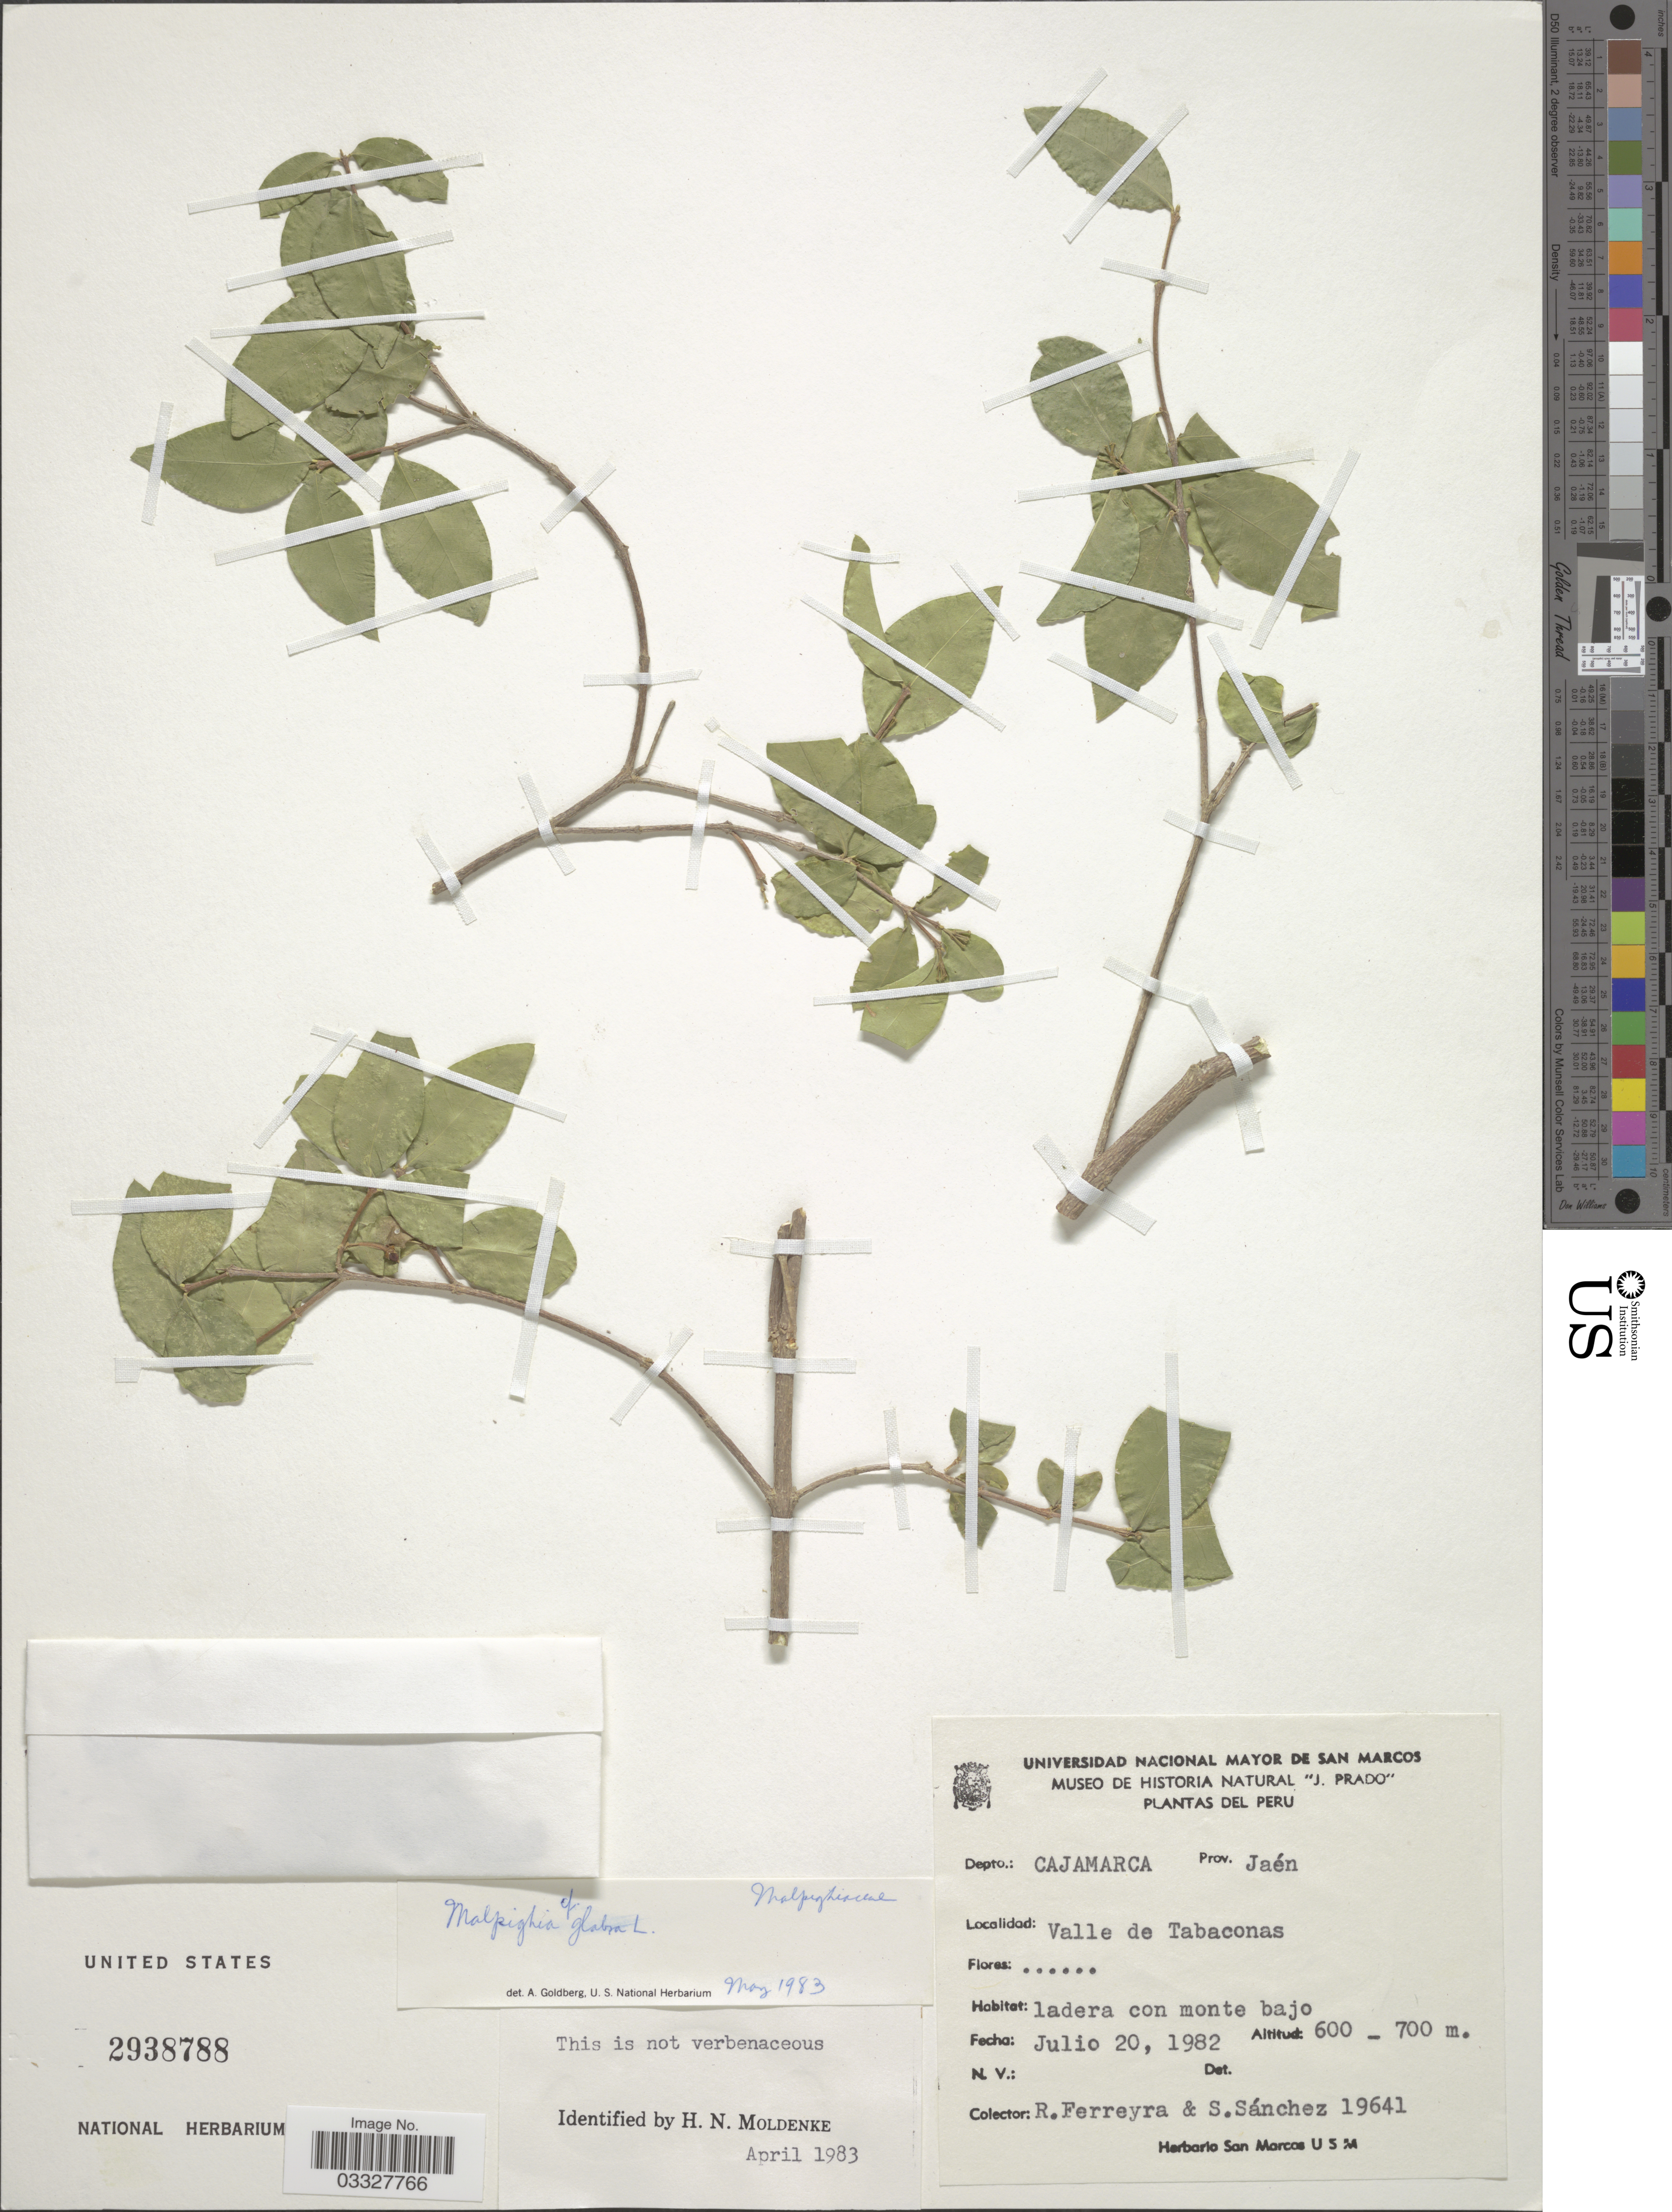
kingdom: Plantae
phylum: Tracheophyta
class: Magnoliopsida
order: Malpighiales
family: Malpighiaceae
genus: Malpighia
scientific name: Malpighia glabra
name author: L.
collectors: R. A. Ferreyra & S. Sanchez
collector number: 19641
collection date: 1982-07-20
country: Peru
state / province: Cajamarca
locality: Depto.: Cajamarca, Prov. Jaen. Valle de Tabaconas.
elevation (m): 600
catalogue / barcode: US 2938788